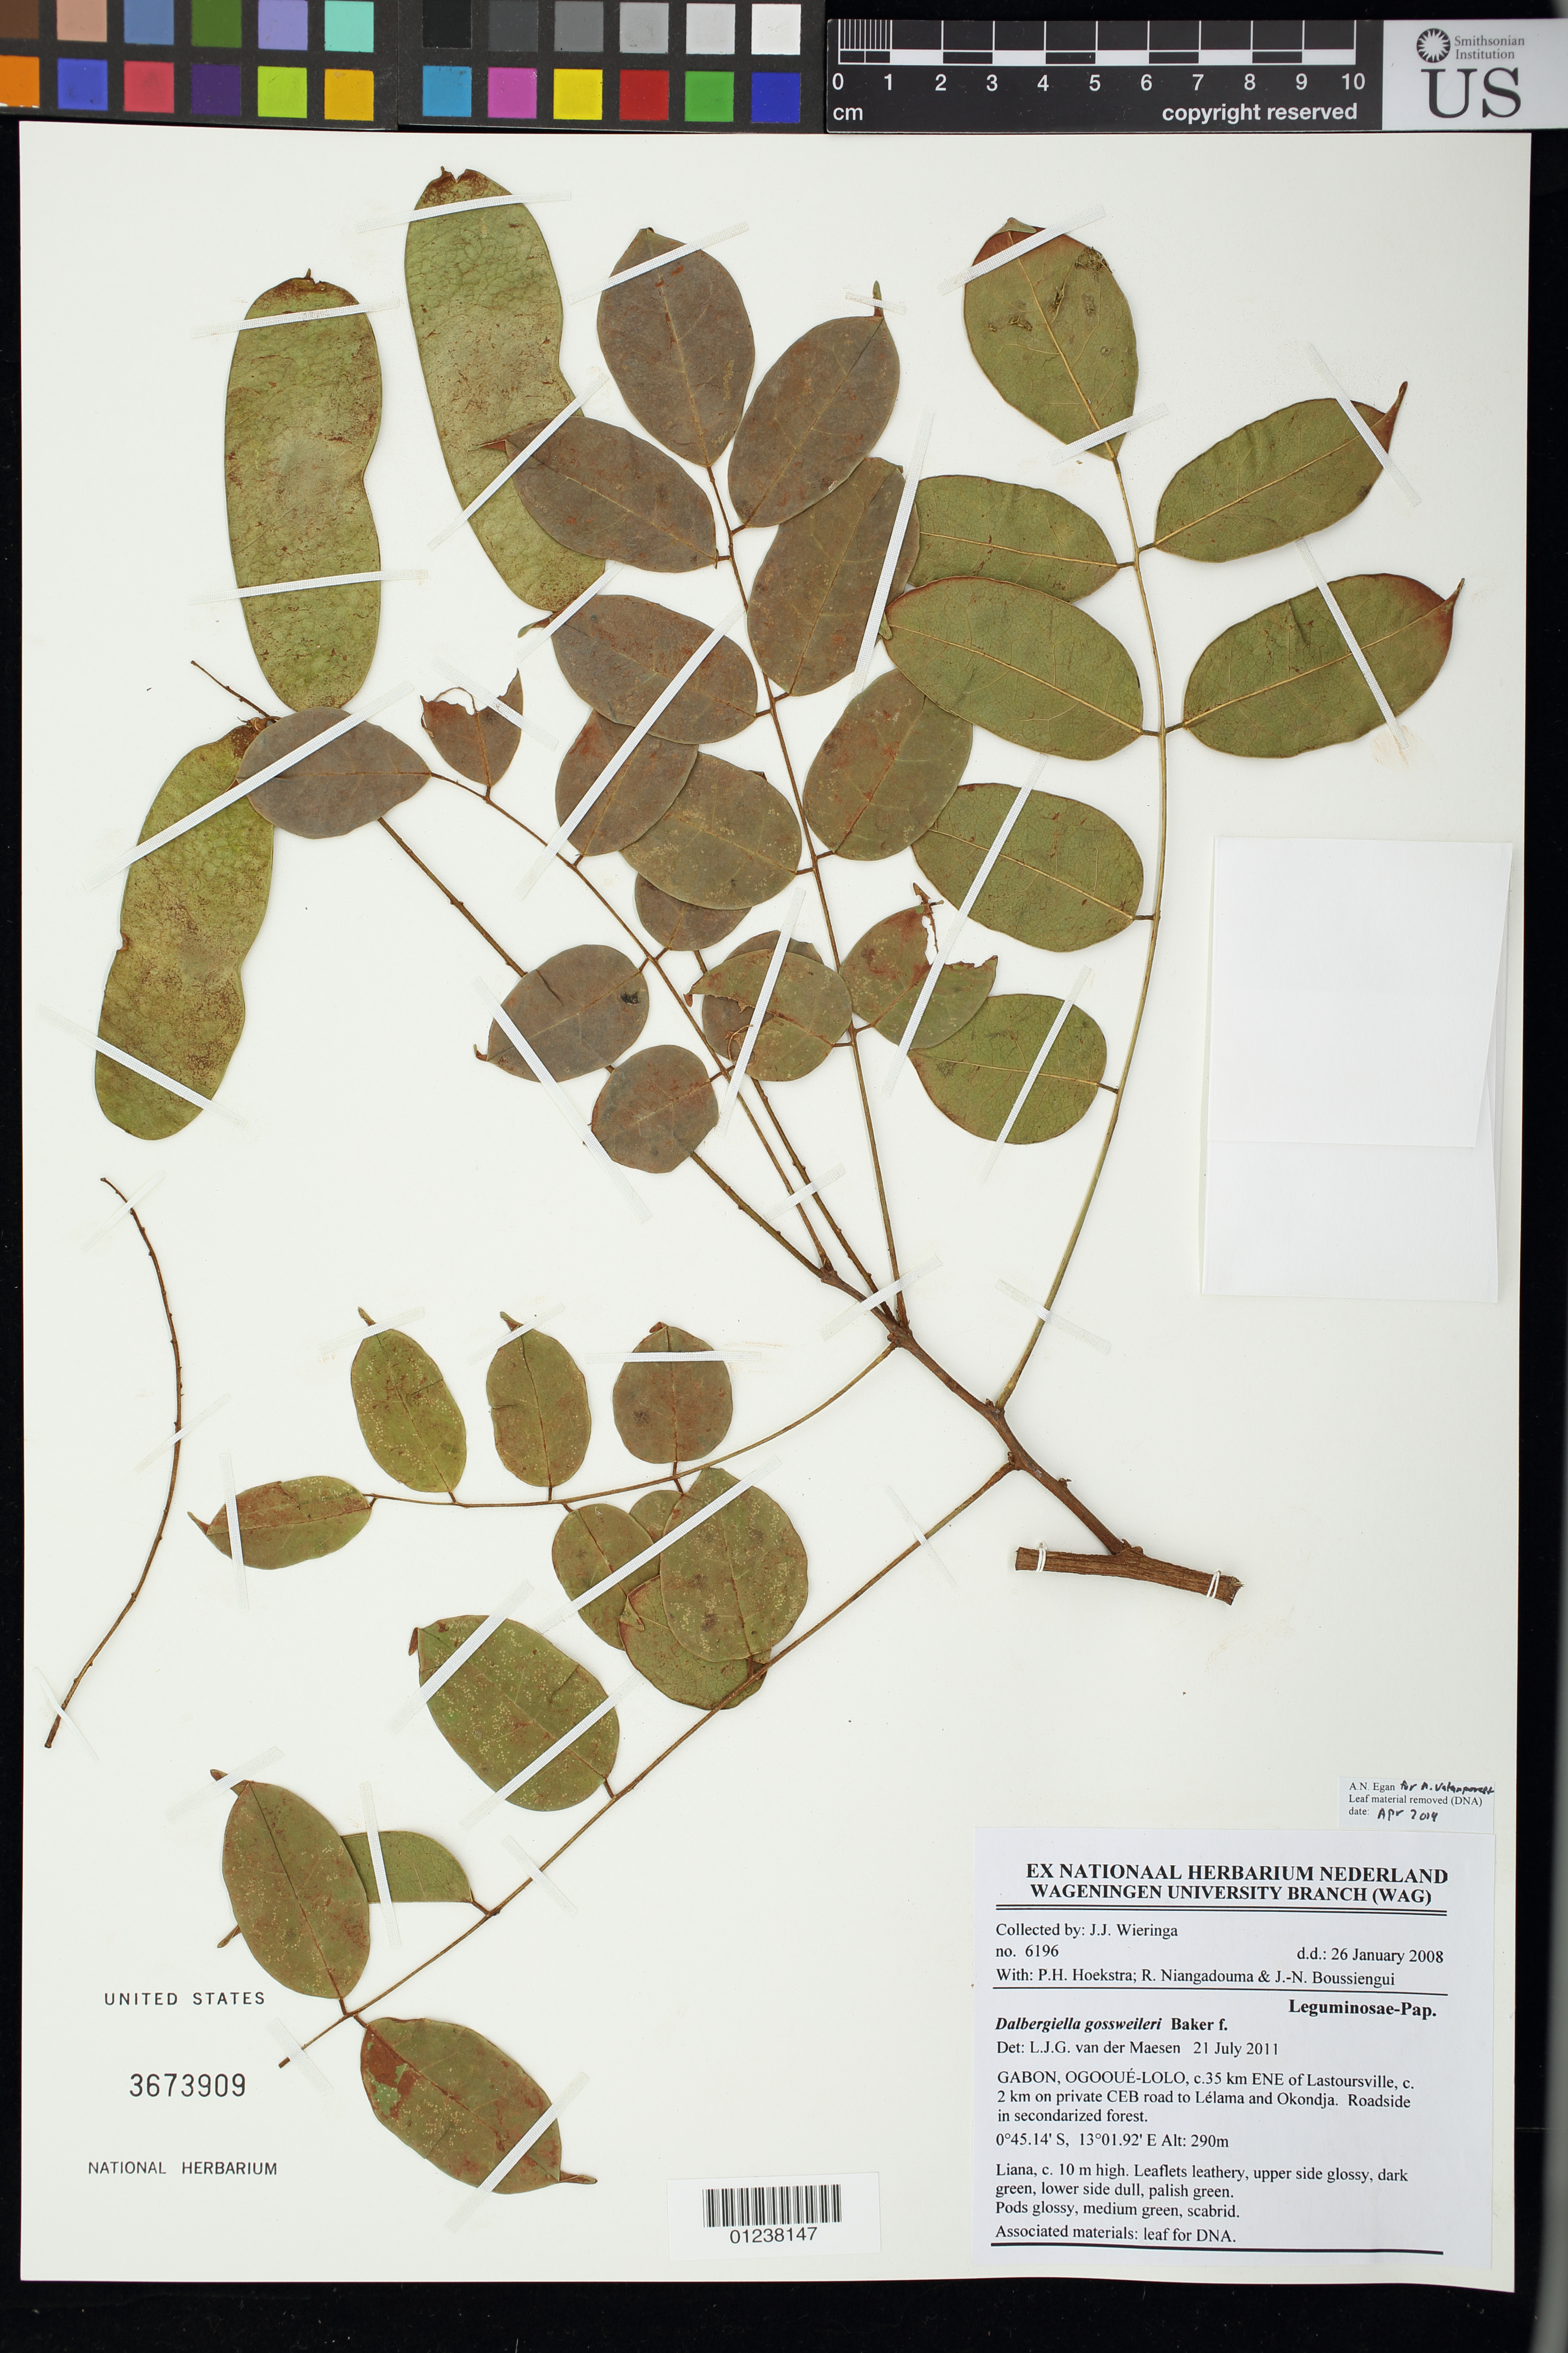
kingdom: Plantae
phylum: Tracheophyta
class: Magnoliopsida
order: Fabales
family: Fabaceae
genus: Dalbergiella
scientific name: Dalbergiella gossweileri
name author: Baker f.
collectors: J. J. Wieringa, P. Hoekstra, R. Niangadouma & J. Boussiengui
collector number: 6196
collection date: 2008-01-26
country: Gabon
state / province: Ogooué-Lolo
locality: c35 km ENE of Lastoursville, c. 2 km on private CEB road to Lelama and Okondja. Roadside in secondarized forest.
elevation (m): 290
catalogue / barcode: US 3673909